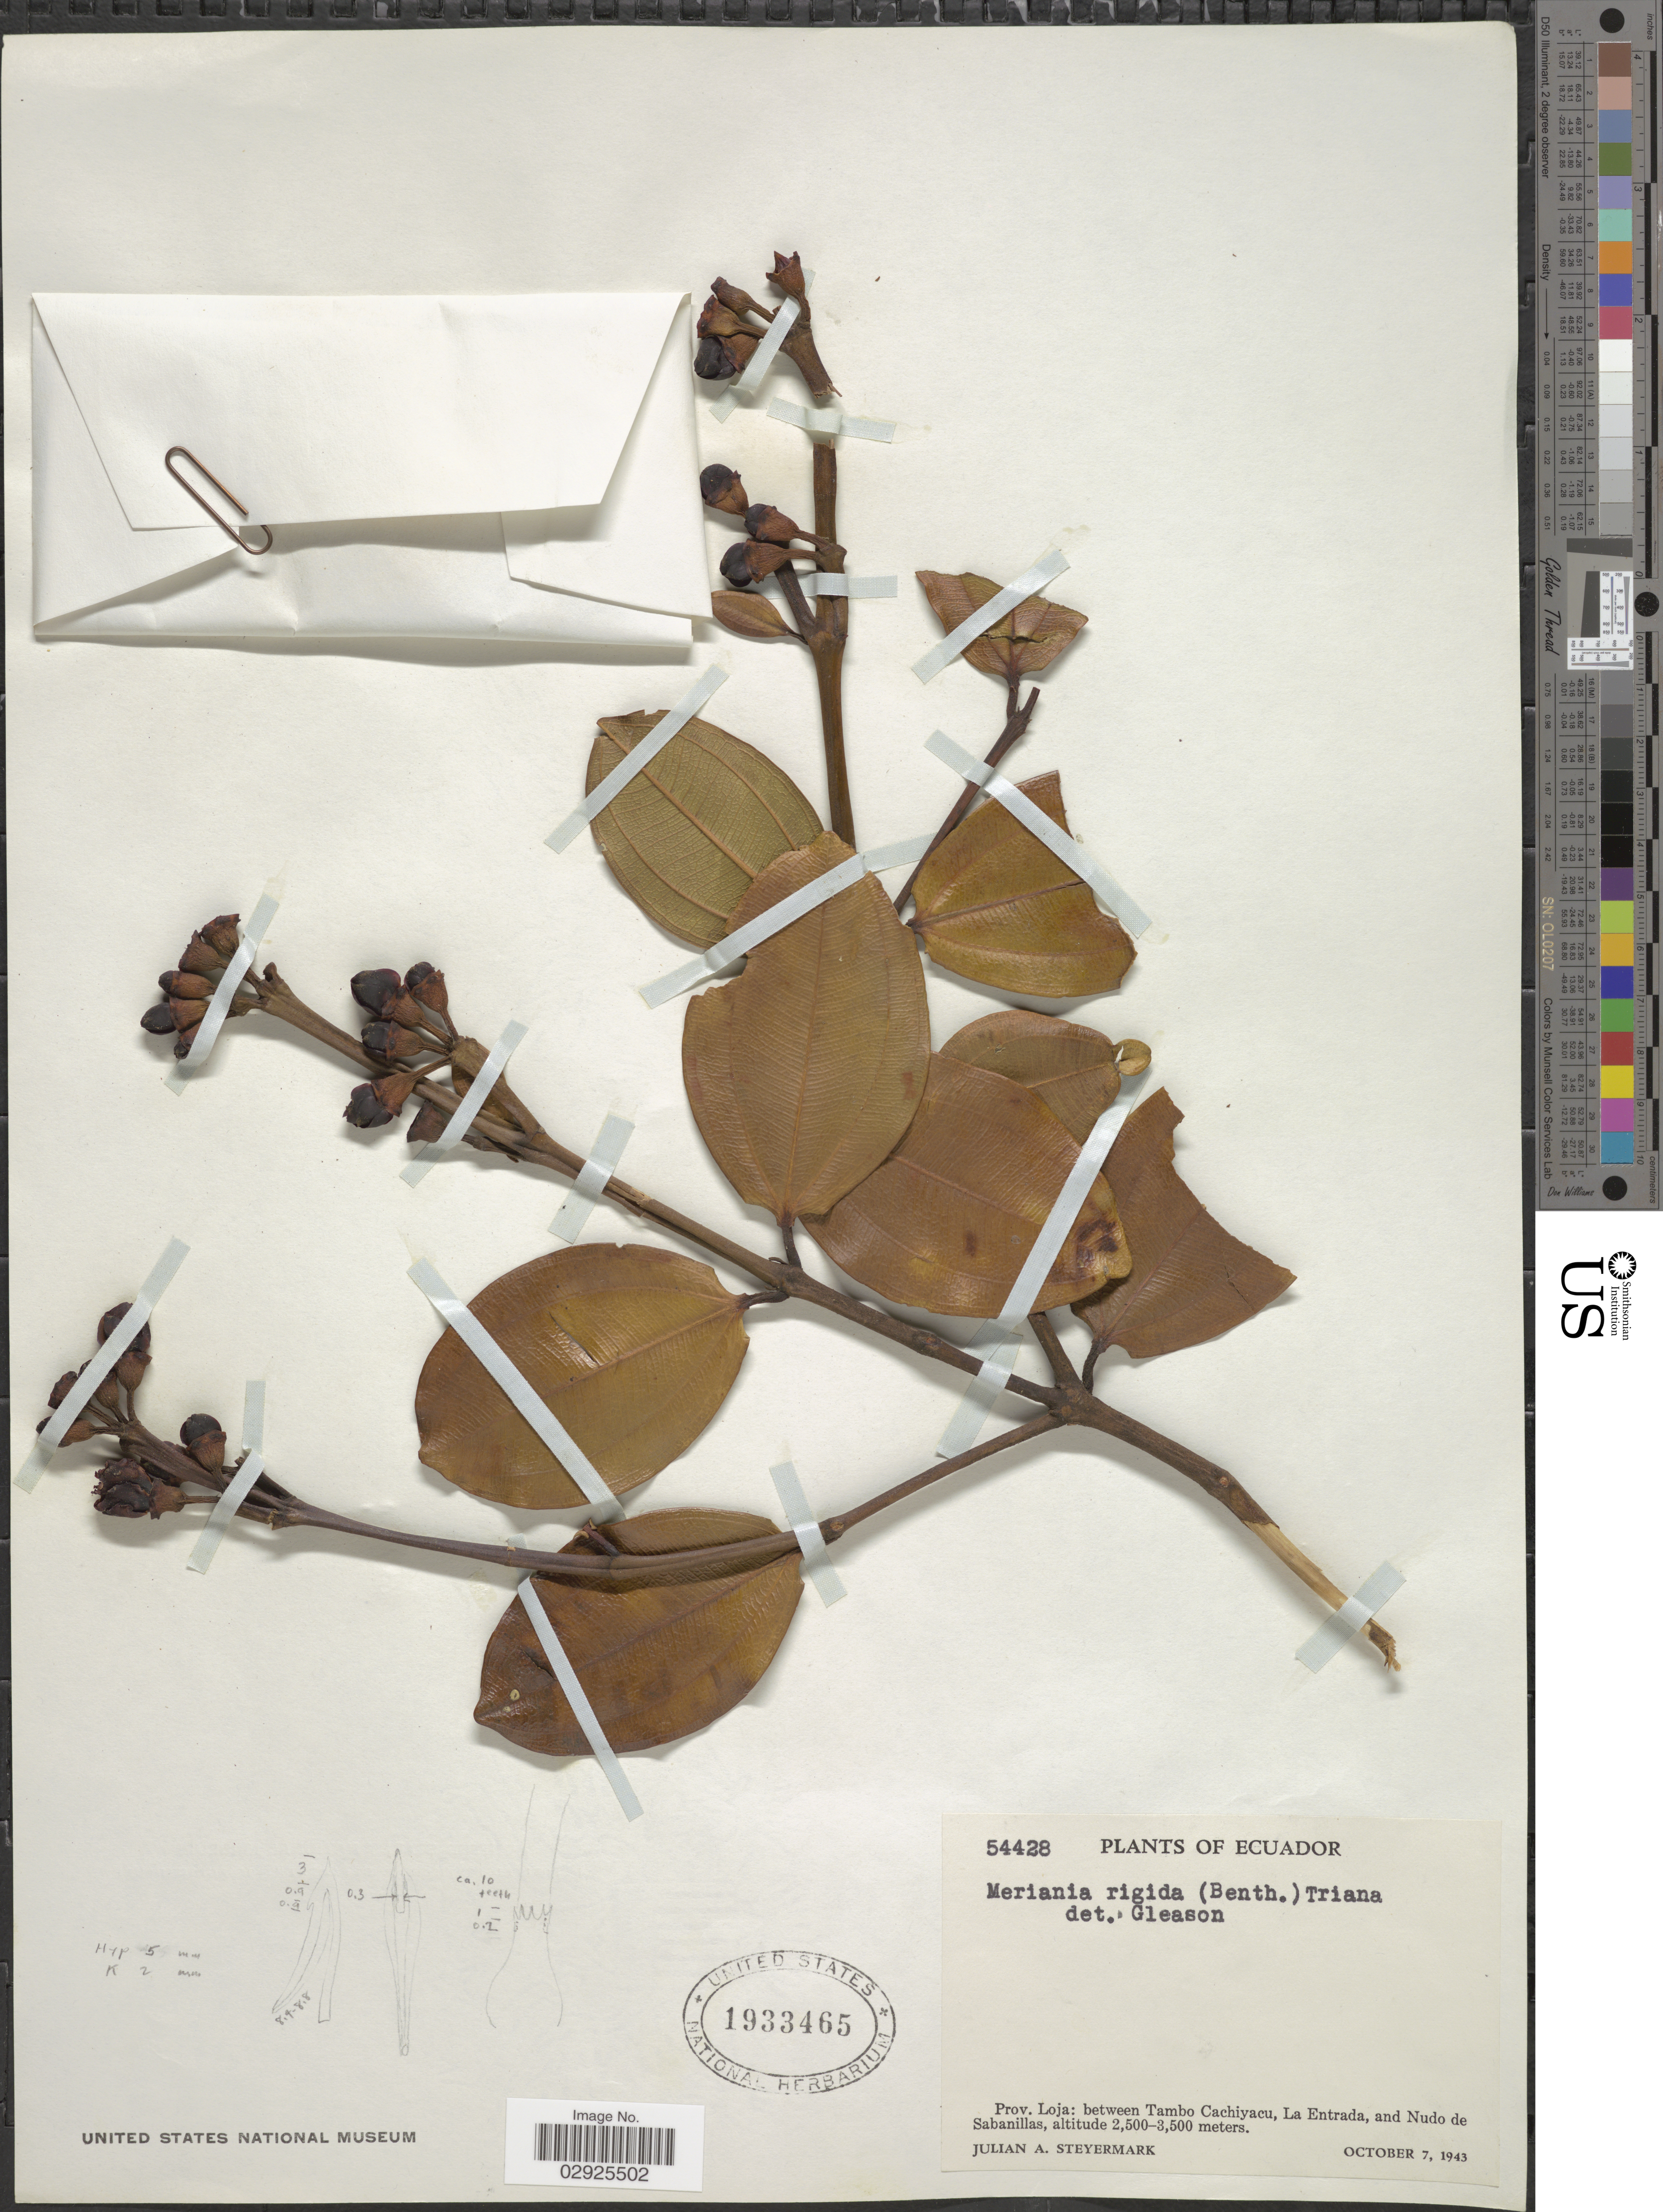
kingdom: Plantae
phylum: Tracheophyta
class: Magnoliopsida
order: Myrtales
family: Melastomataceae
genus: Meriania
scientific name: Meriania rigida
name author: (Benth.) Triana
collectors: J. Steyermark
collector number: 54428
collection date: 1943-10-07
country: Ecuador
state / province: Loja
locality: Prov. Loja: between Tambo Cachiyacu, La Entrada, and Nudo de Sabanillas.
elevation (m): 2500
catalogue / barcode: US 1933465